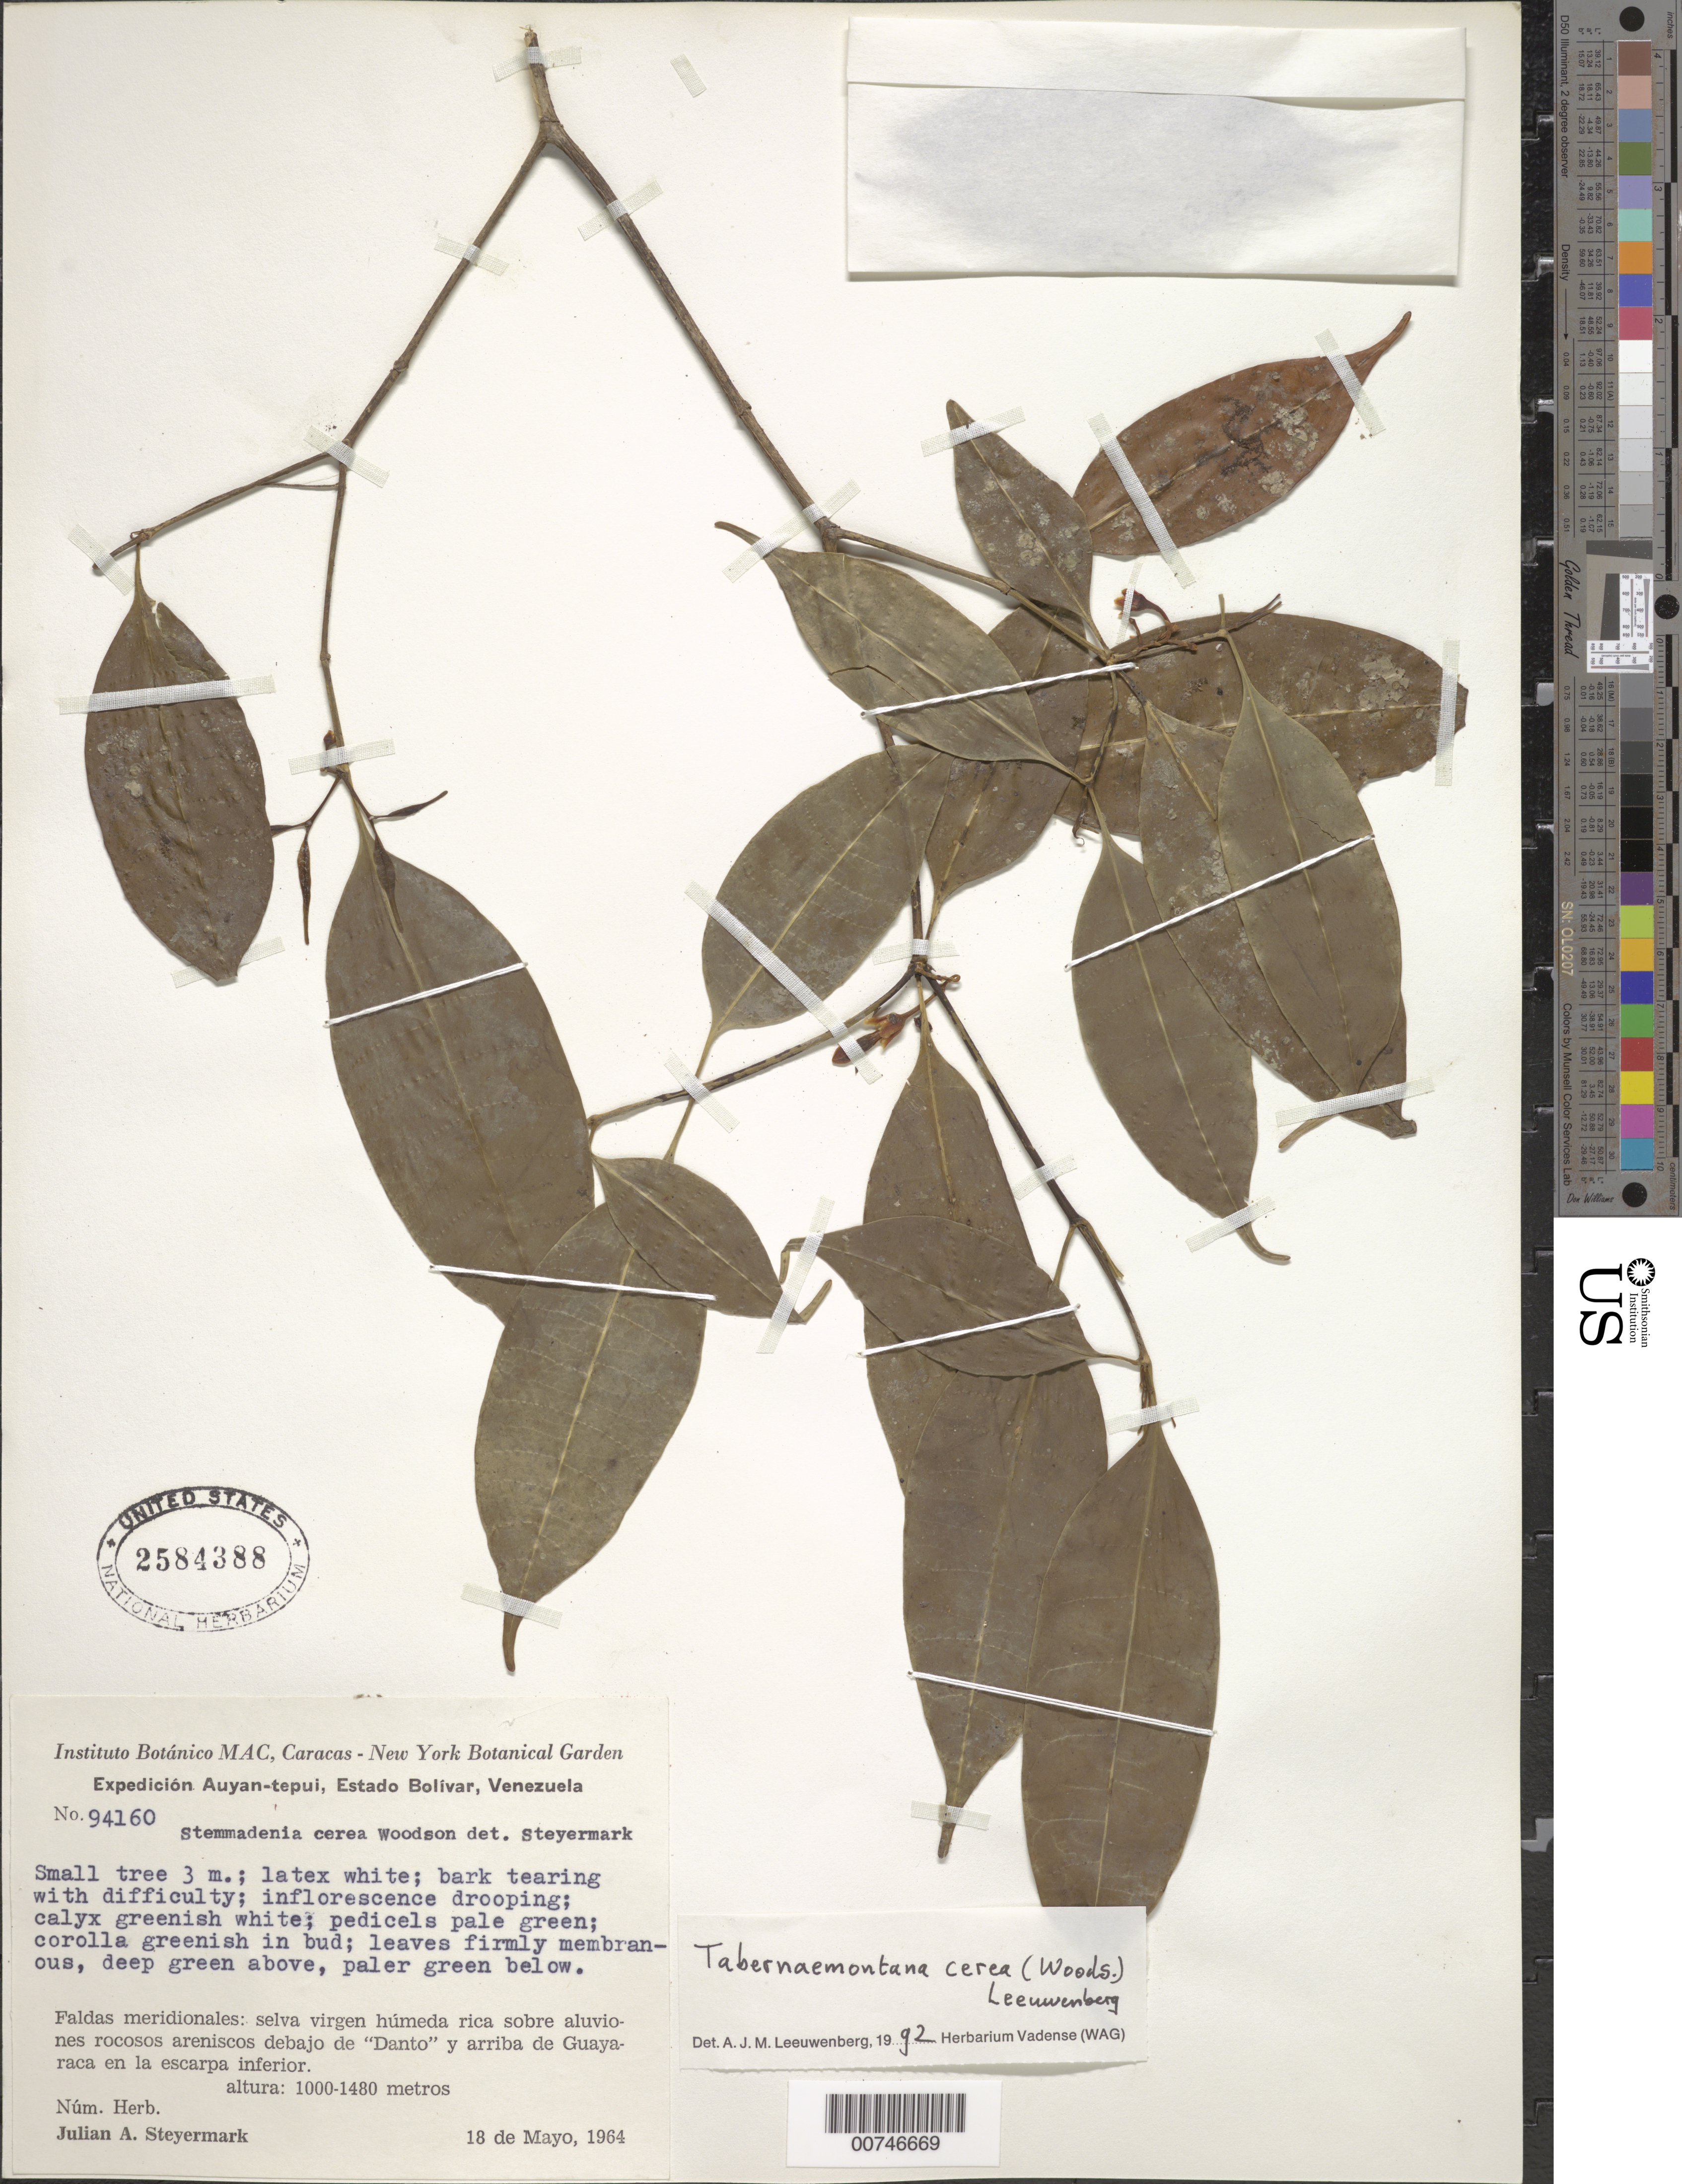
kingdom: Plantae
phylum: Tracheophyta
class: Magnoliopsida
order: Gentianales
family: Apocynaceae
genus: Tabernaemontana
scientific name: Tabernaemontana cerea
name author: (Woodson) Leewenberg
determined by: Leeuwenberg, A. J. M.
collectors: J. Steyermark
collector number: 94160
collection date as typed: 18-May-64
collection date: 1964-05-18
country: Venezuela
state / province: Bolívar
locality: Auyan-tepuí, debajo de "Danto" y arriba Guayaraca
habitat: Selva virgen húmeda rica sobre aluviones rocosos areniscos; en la escarpa inferior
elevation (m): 1000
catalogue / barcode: US 2584388